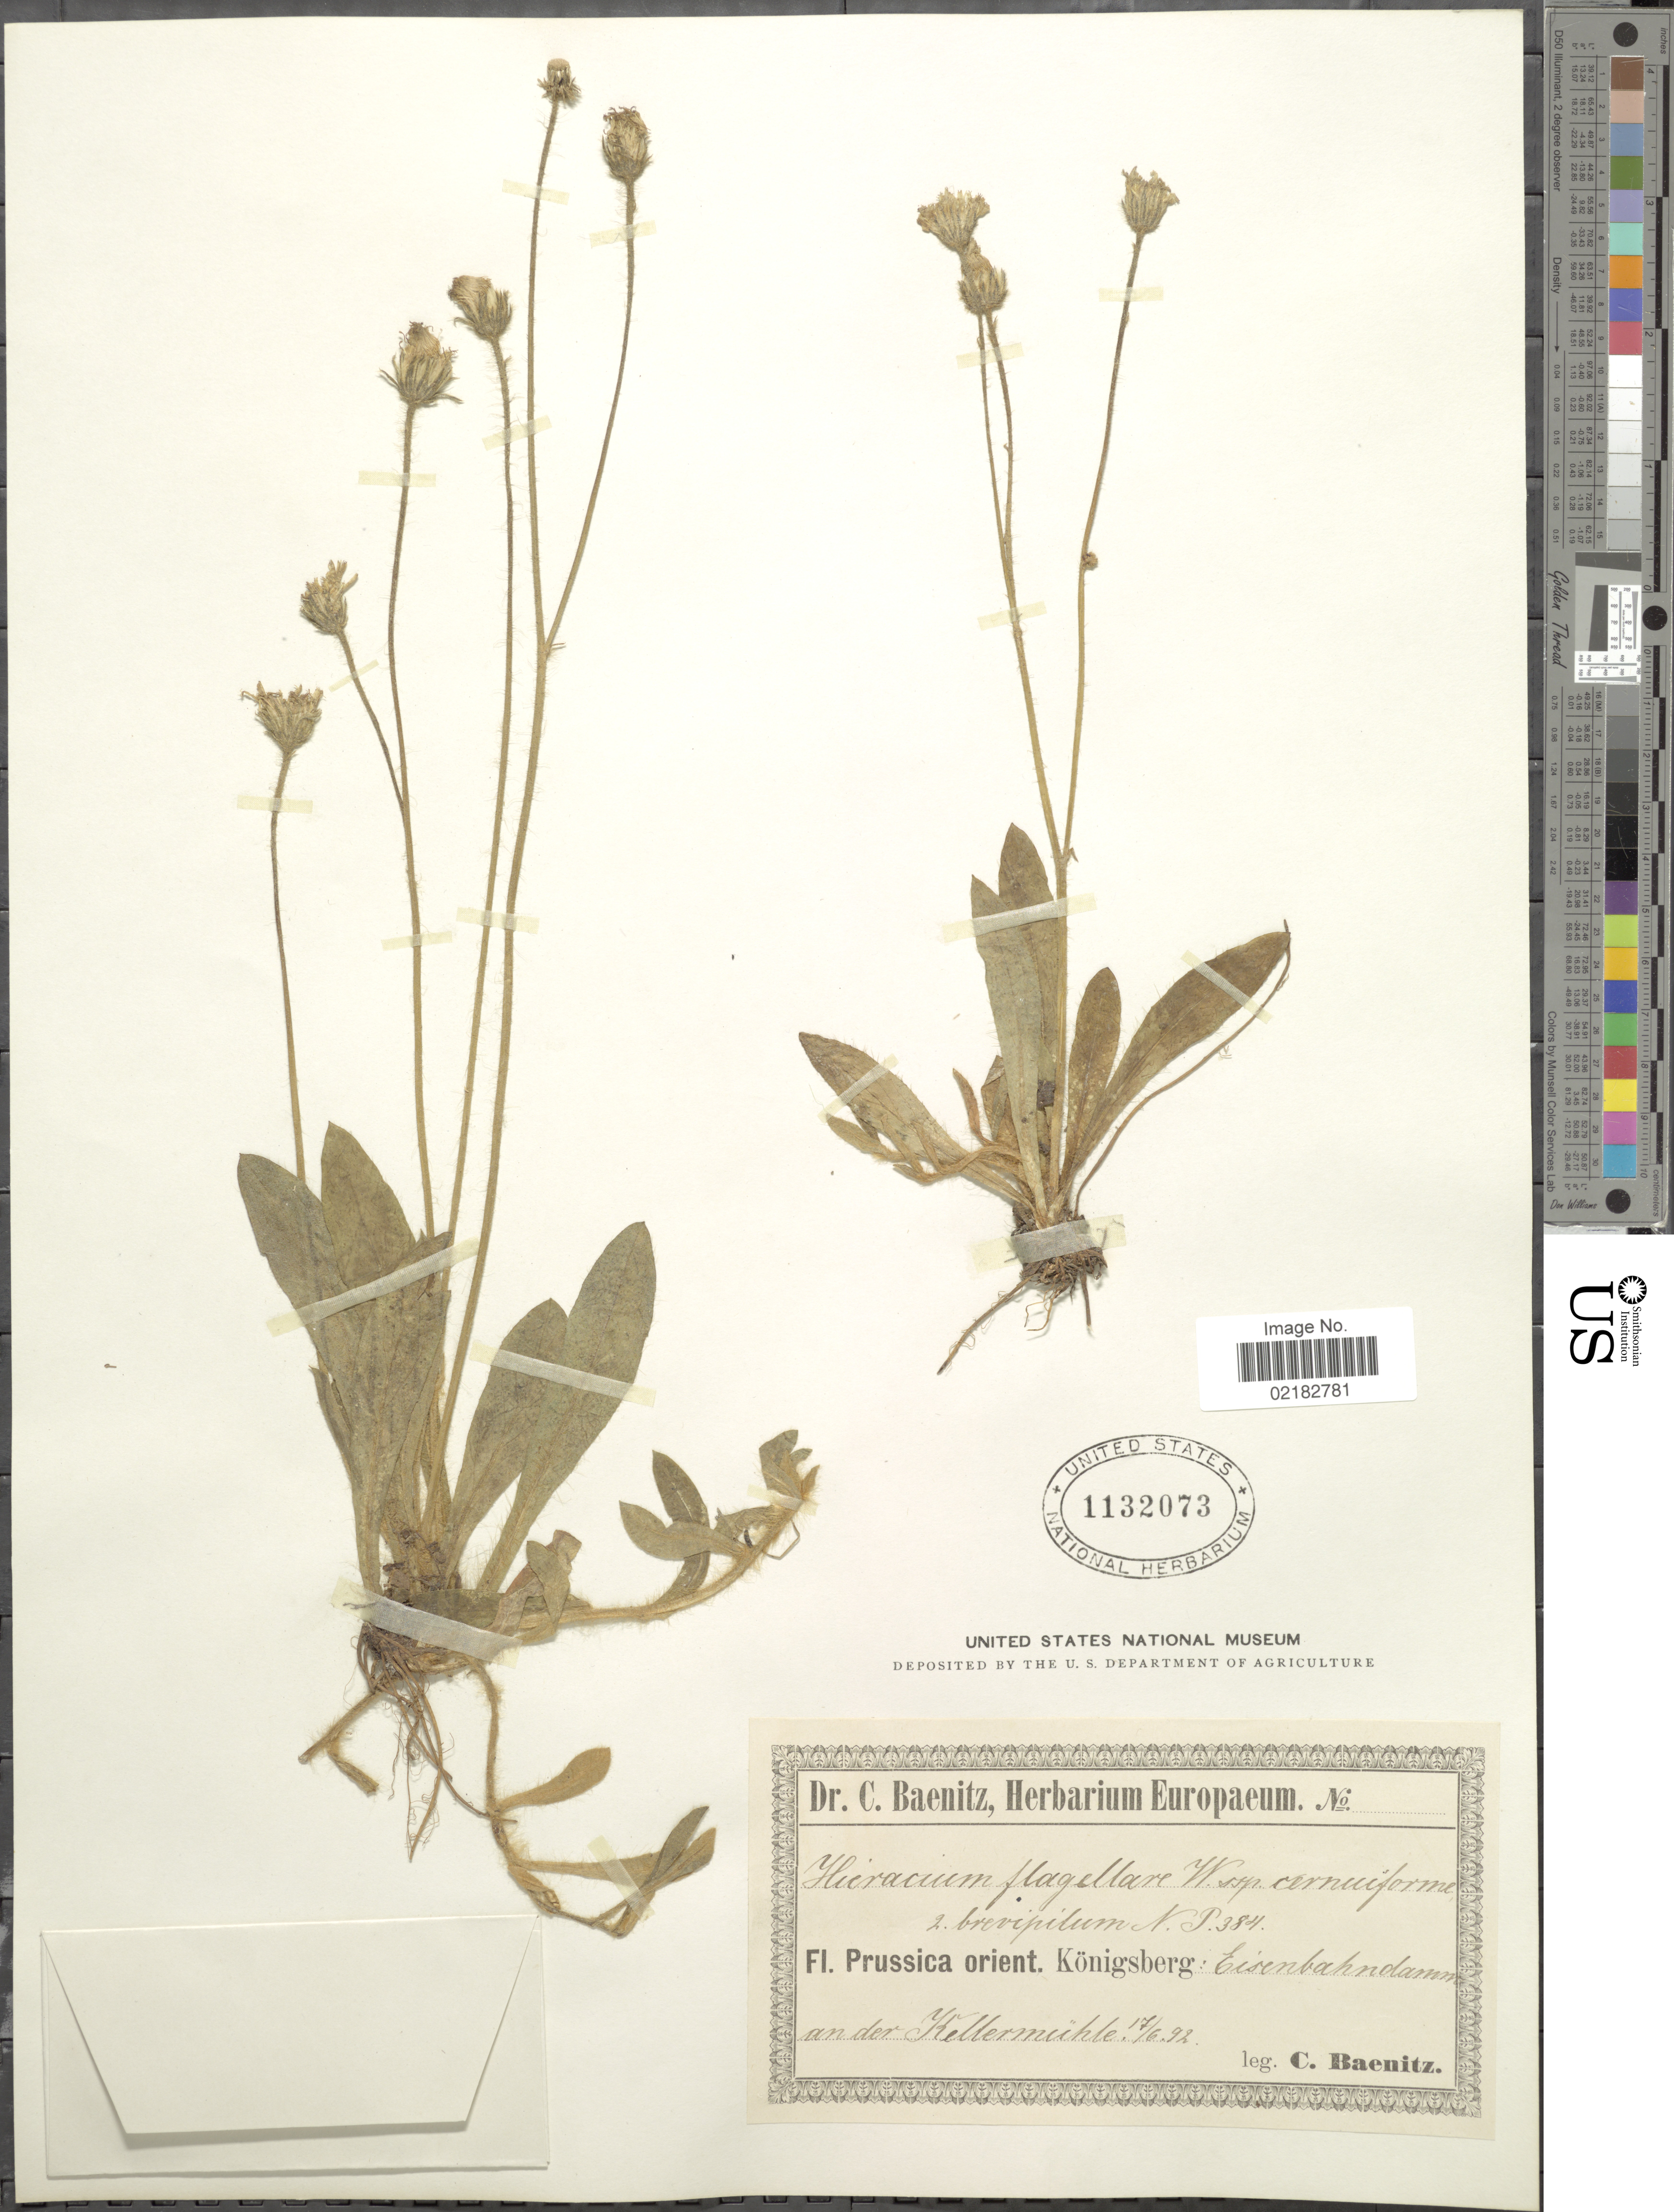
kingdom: Plantae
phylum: Tracheophyta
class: Magnoliopsida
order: Asterales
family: Asteraceae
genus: Pilosella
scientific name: Pilosella flagellaris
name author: (Willd.) Arvet-Touvet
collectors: C. G. Baenitz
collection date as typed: Transcribed d/m/y: 17/6/92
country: Germany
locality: Fl. Prussica orient. Konigsberg: Eisenbahndamm an der Kellermuchle [interpreted]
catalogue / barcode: US 1132073